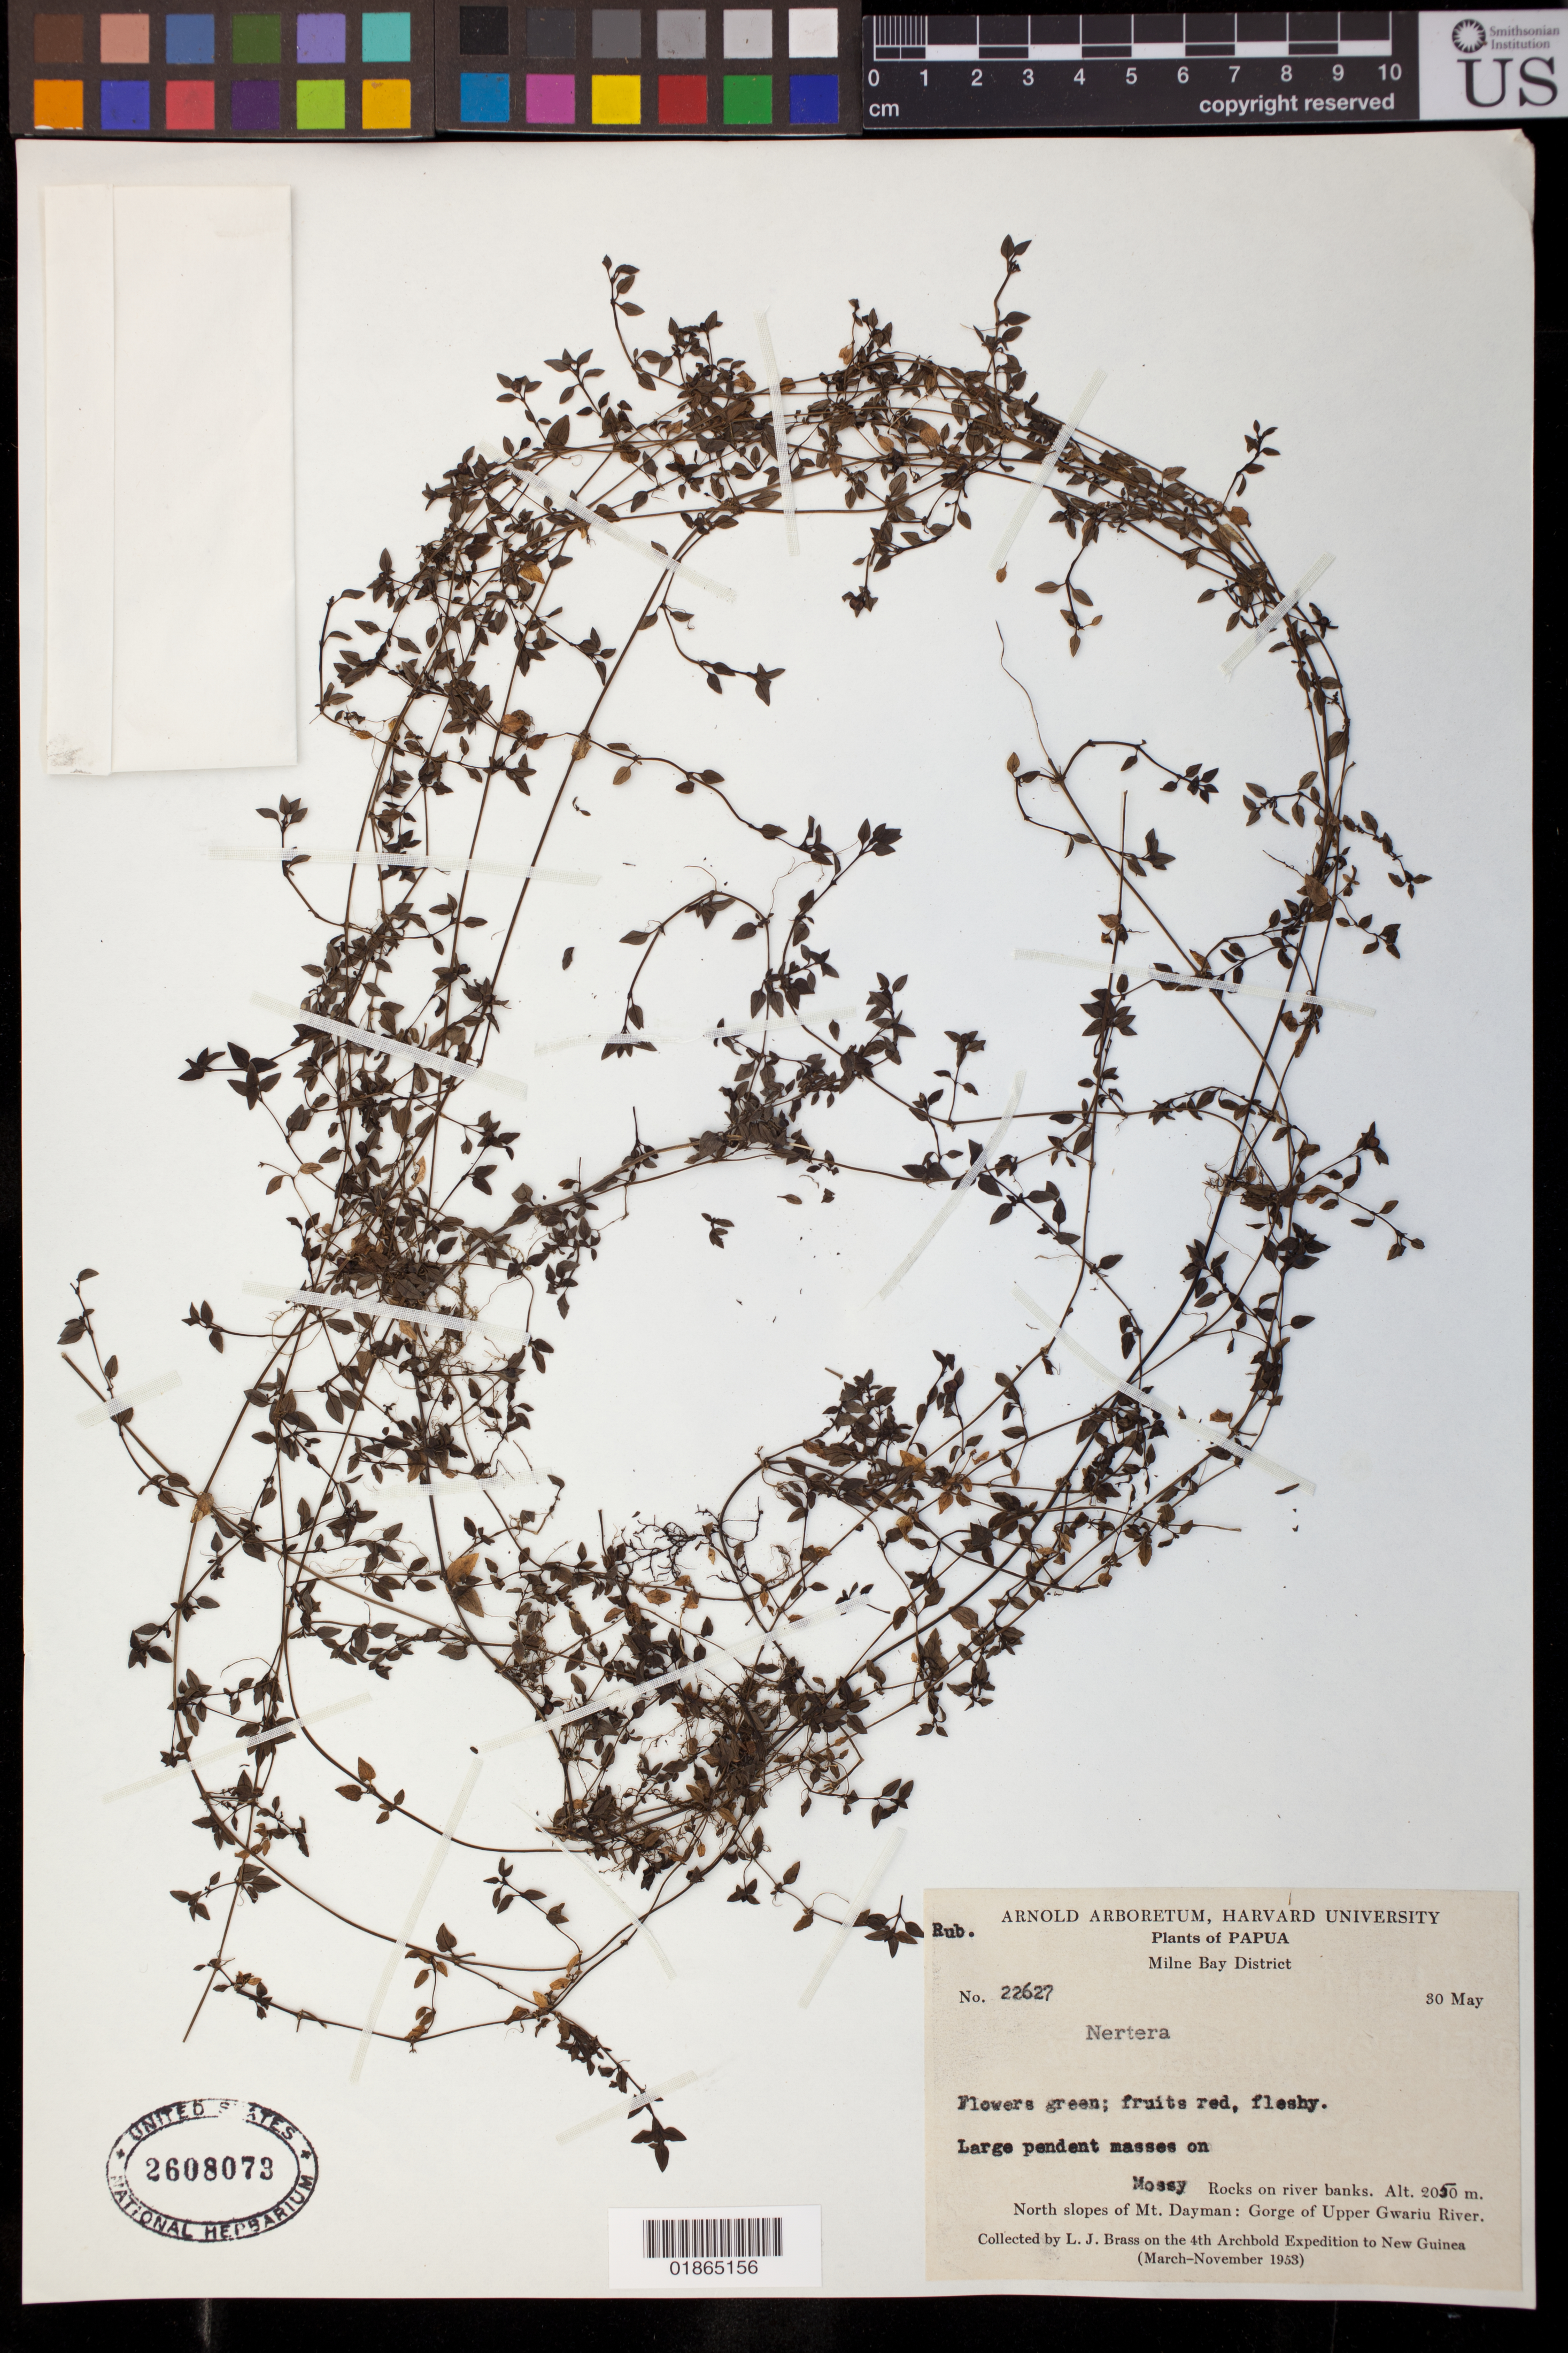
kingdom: Plantae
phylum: Tracheophyta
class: Magnoliopsida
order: Gentianales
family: Rubiaceae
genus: Nertera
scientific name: Nertera sp.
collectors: L. J. Brass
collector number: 22627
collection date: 1953-05-30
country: Papua New Guinea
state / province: Milne Bay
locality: Papua, Milne Bay District, North slopes of mt. Dayman: Gorge of Upper Gwariu River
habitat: Mossy rocks on river banks.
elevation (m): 2050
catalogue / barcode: US 2608073